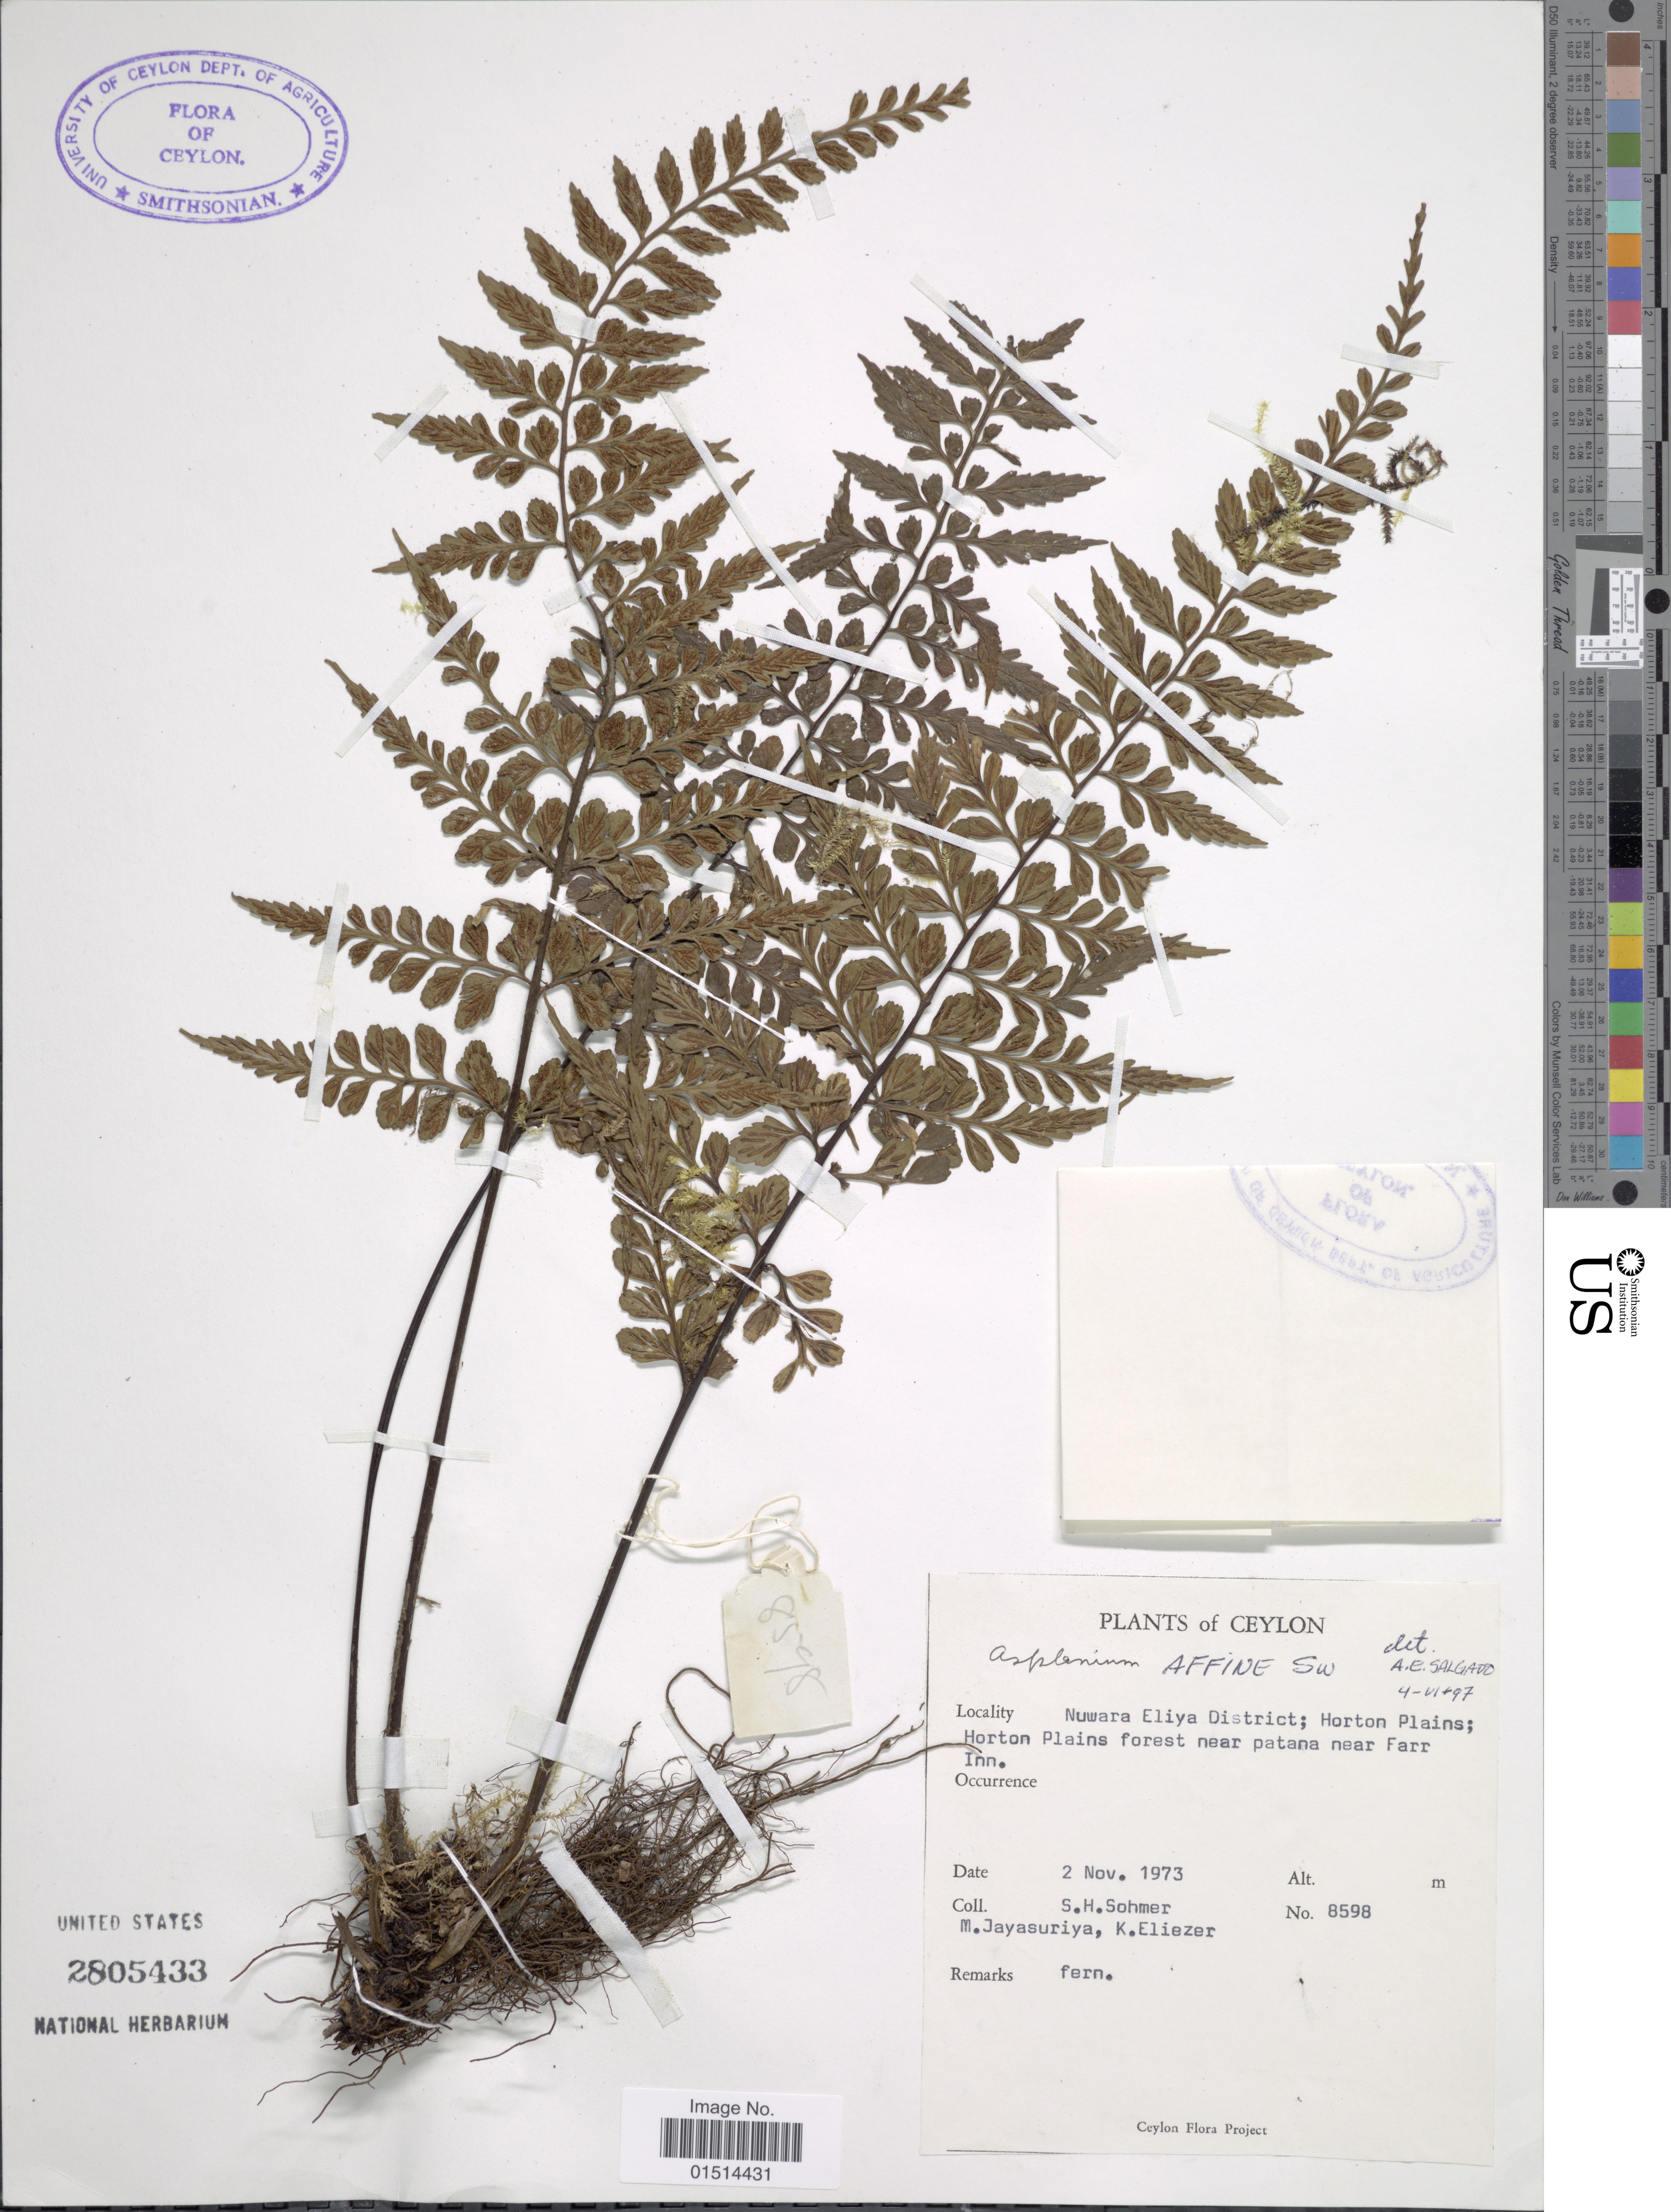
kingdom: Plantae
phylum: Tracheophyta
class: Polypodiopsida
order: Polypodiales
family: Aspleniaceae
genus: Asplenium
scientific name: Asplenium affine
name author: Sw.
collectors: S. H. Sohmer, M. Jayasuriya & K. Eliezer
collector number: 8598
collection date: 1973-11-02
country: Sri Lanka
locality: Ceylon, Nuwara Eliya District, Horton Plains, Horton Plains forest near Farr inn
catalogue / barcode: US 2805433